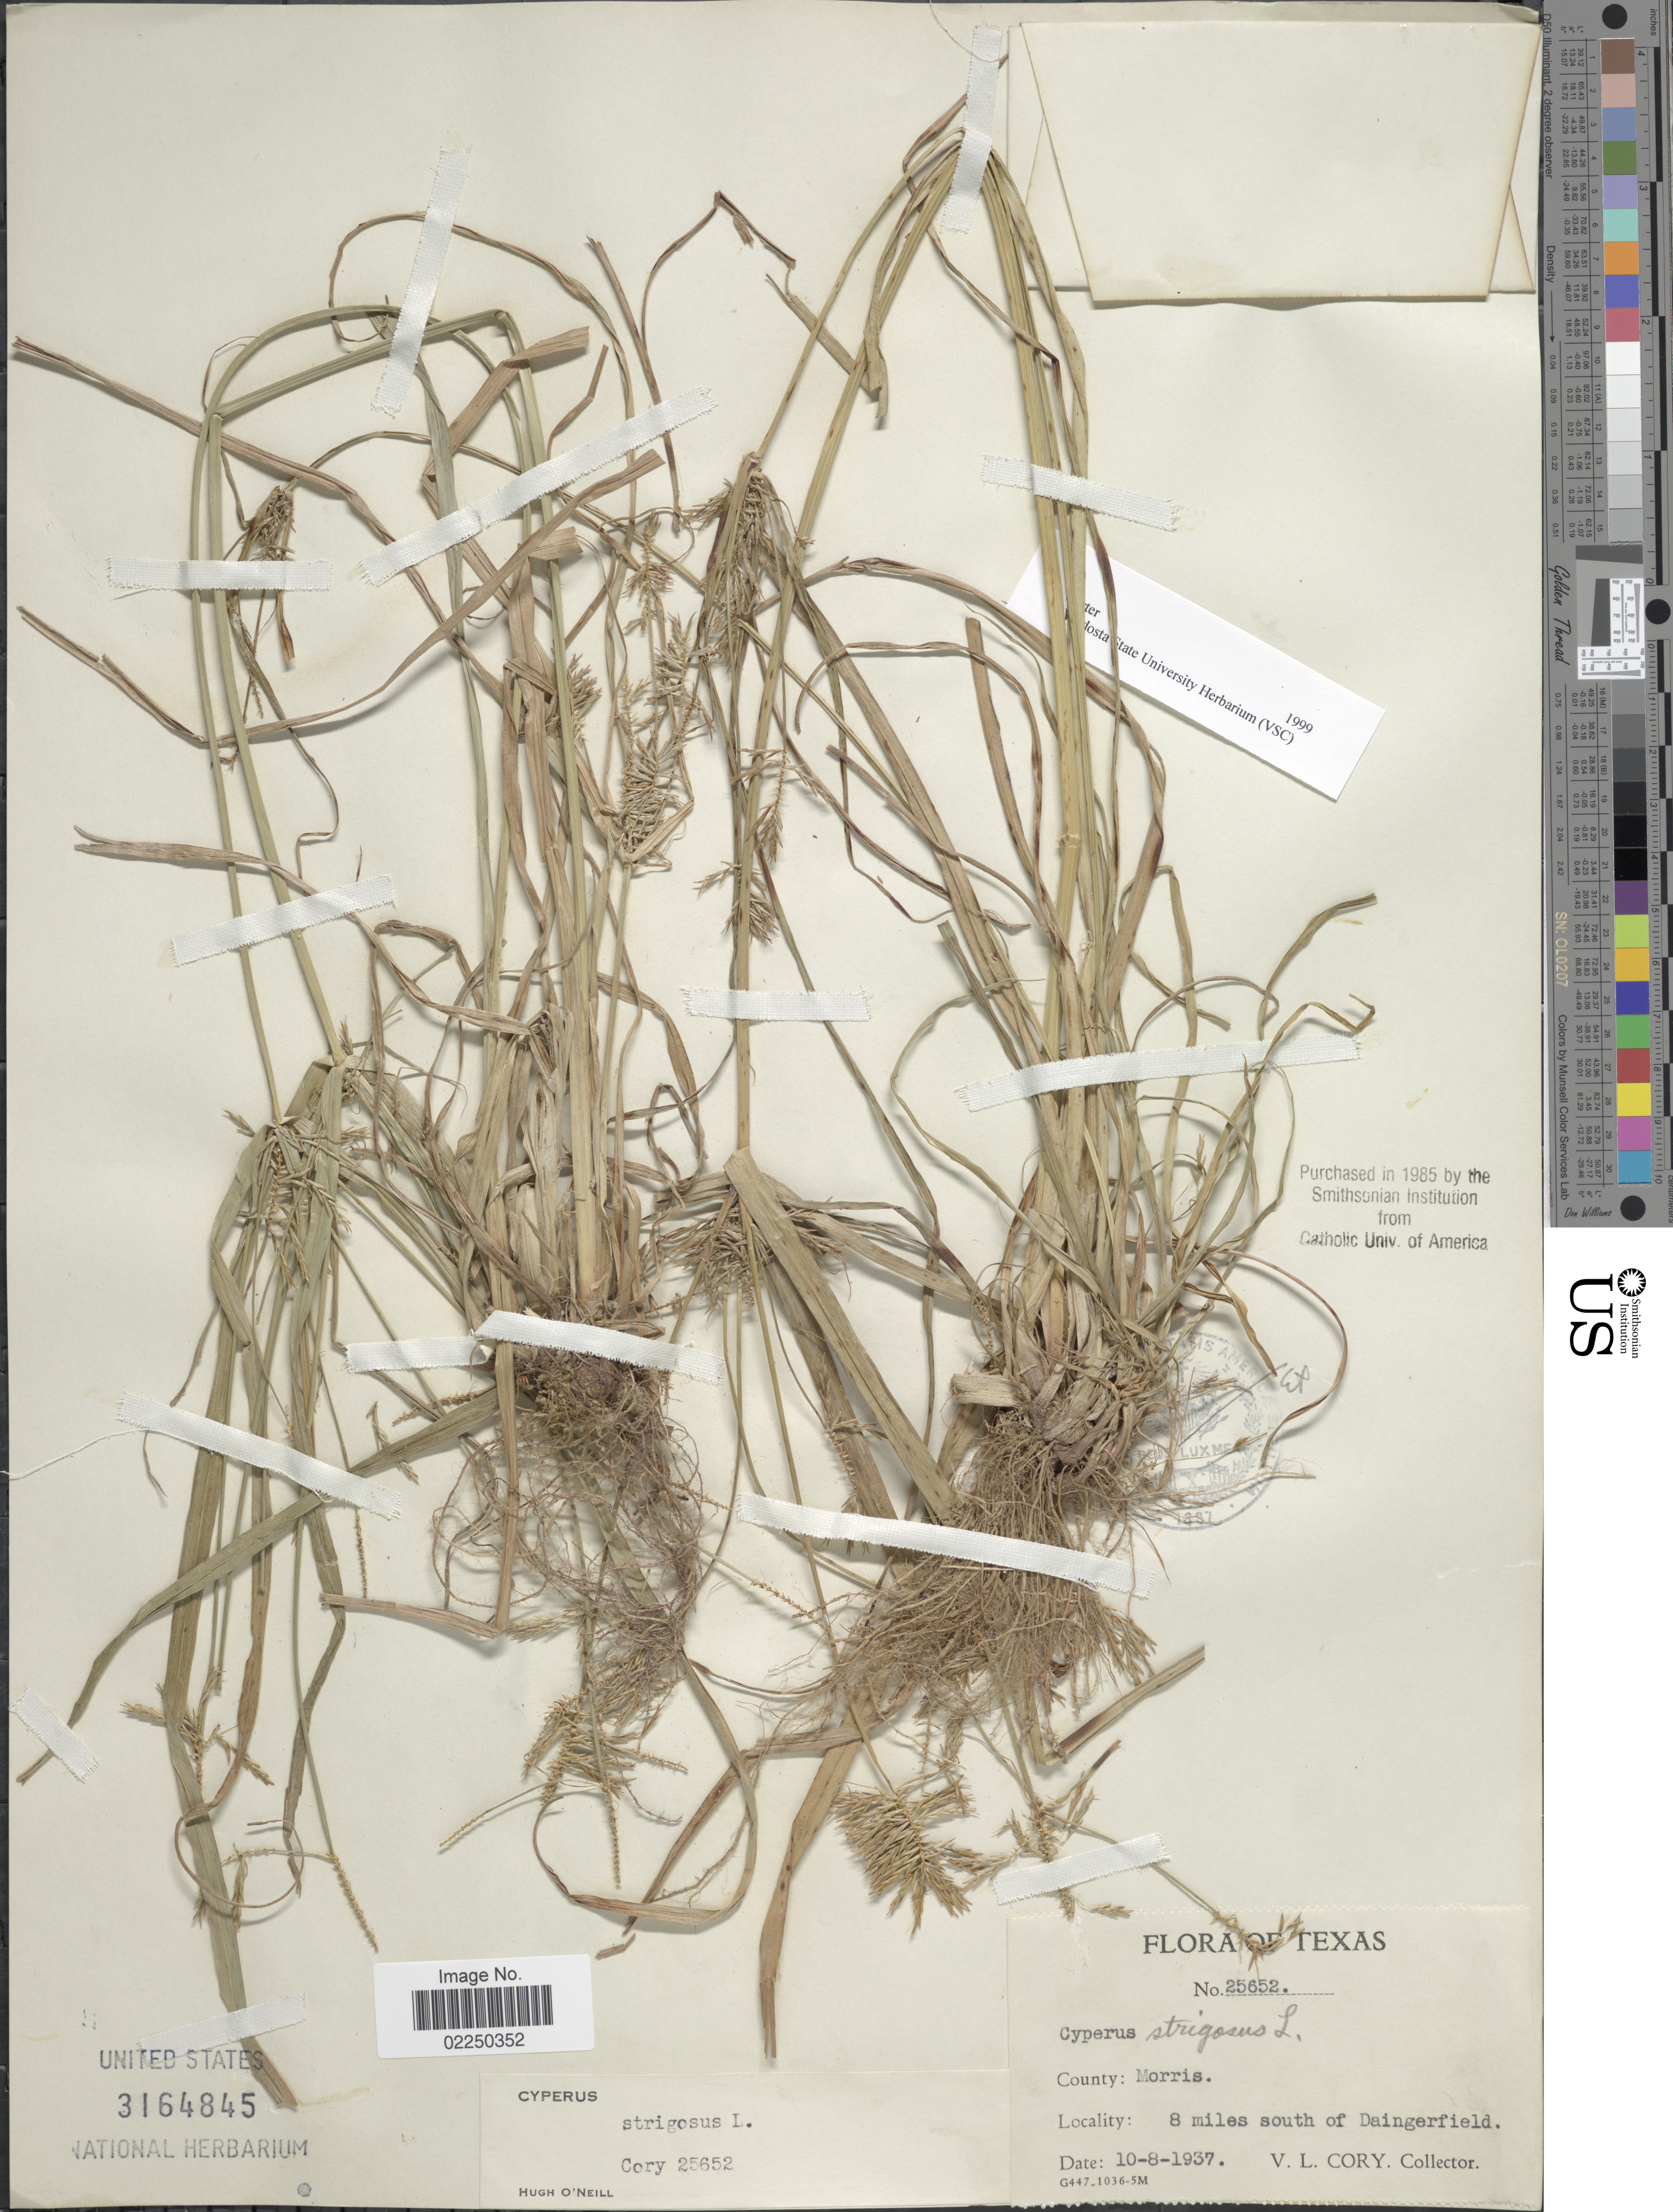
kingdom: Plantae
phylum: Tracheophyta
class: Liliopsida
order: Poales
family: Cyperaceae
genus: Cyperus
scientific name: Cyperus strigosus L.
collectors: V. Cory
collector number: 25652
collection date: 1937-10-08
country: United States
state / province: Texas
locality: County: Morris, 8 miles south of Daingerfield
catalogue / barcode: US 3164845